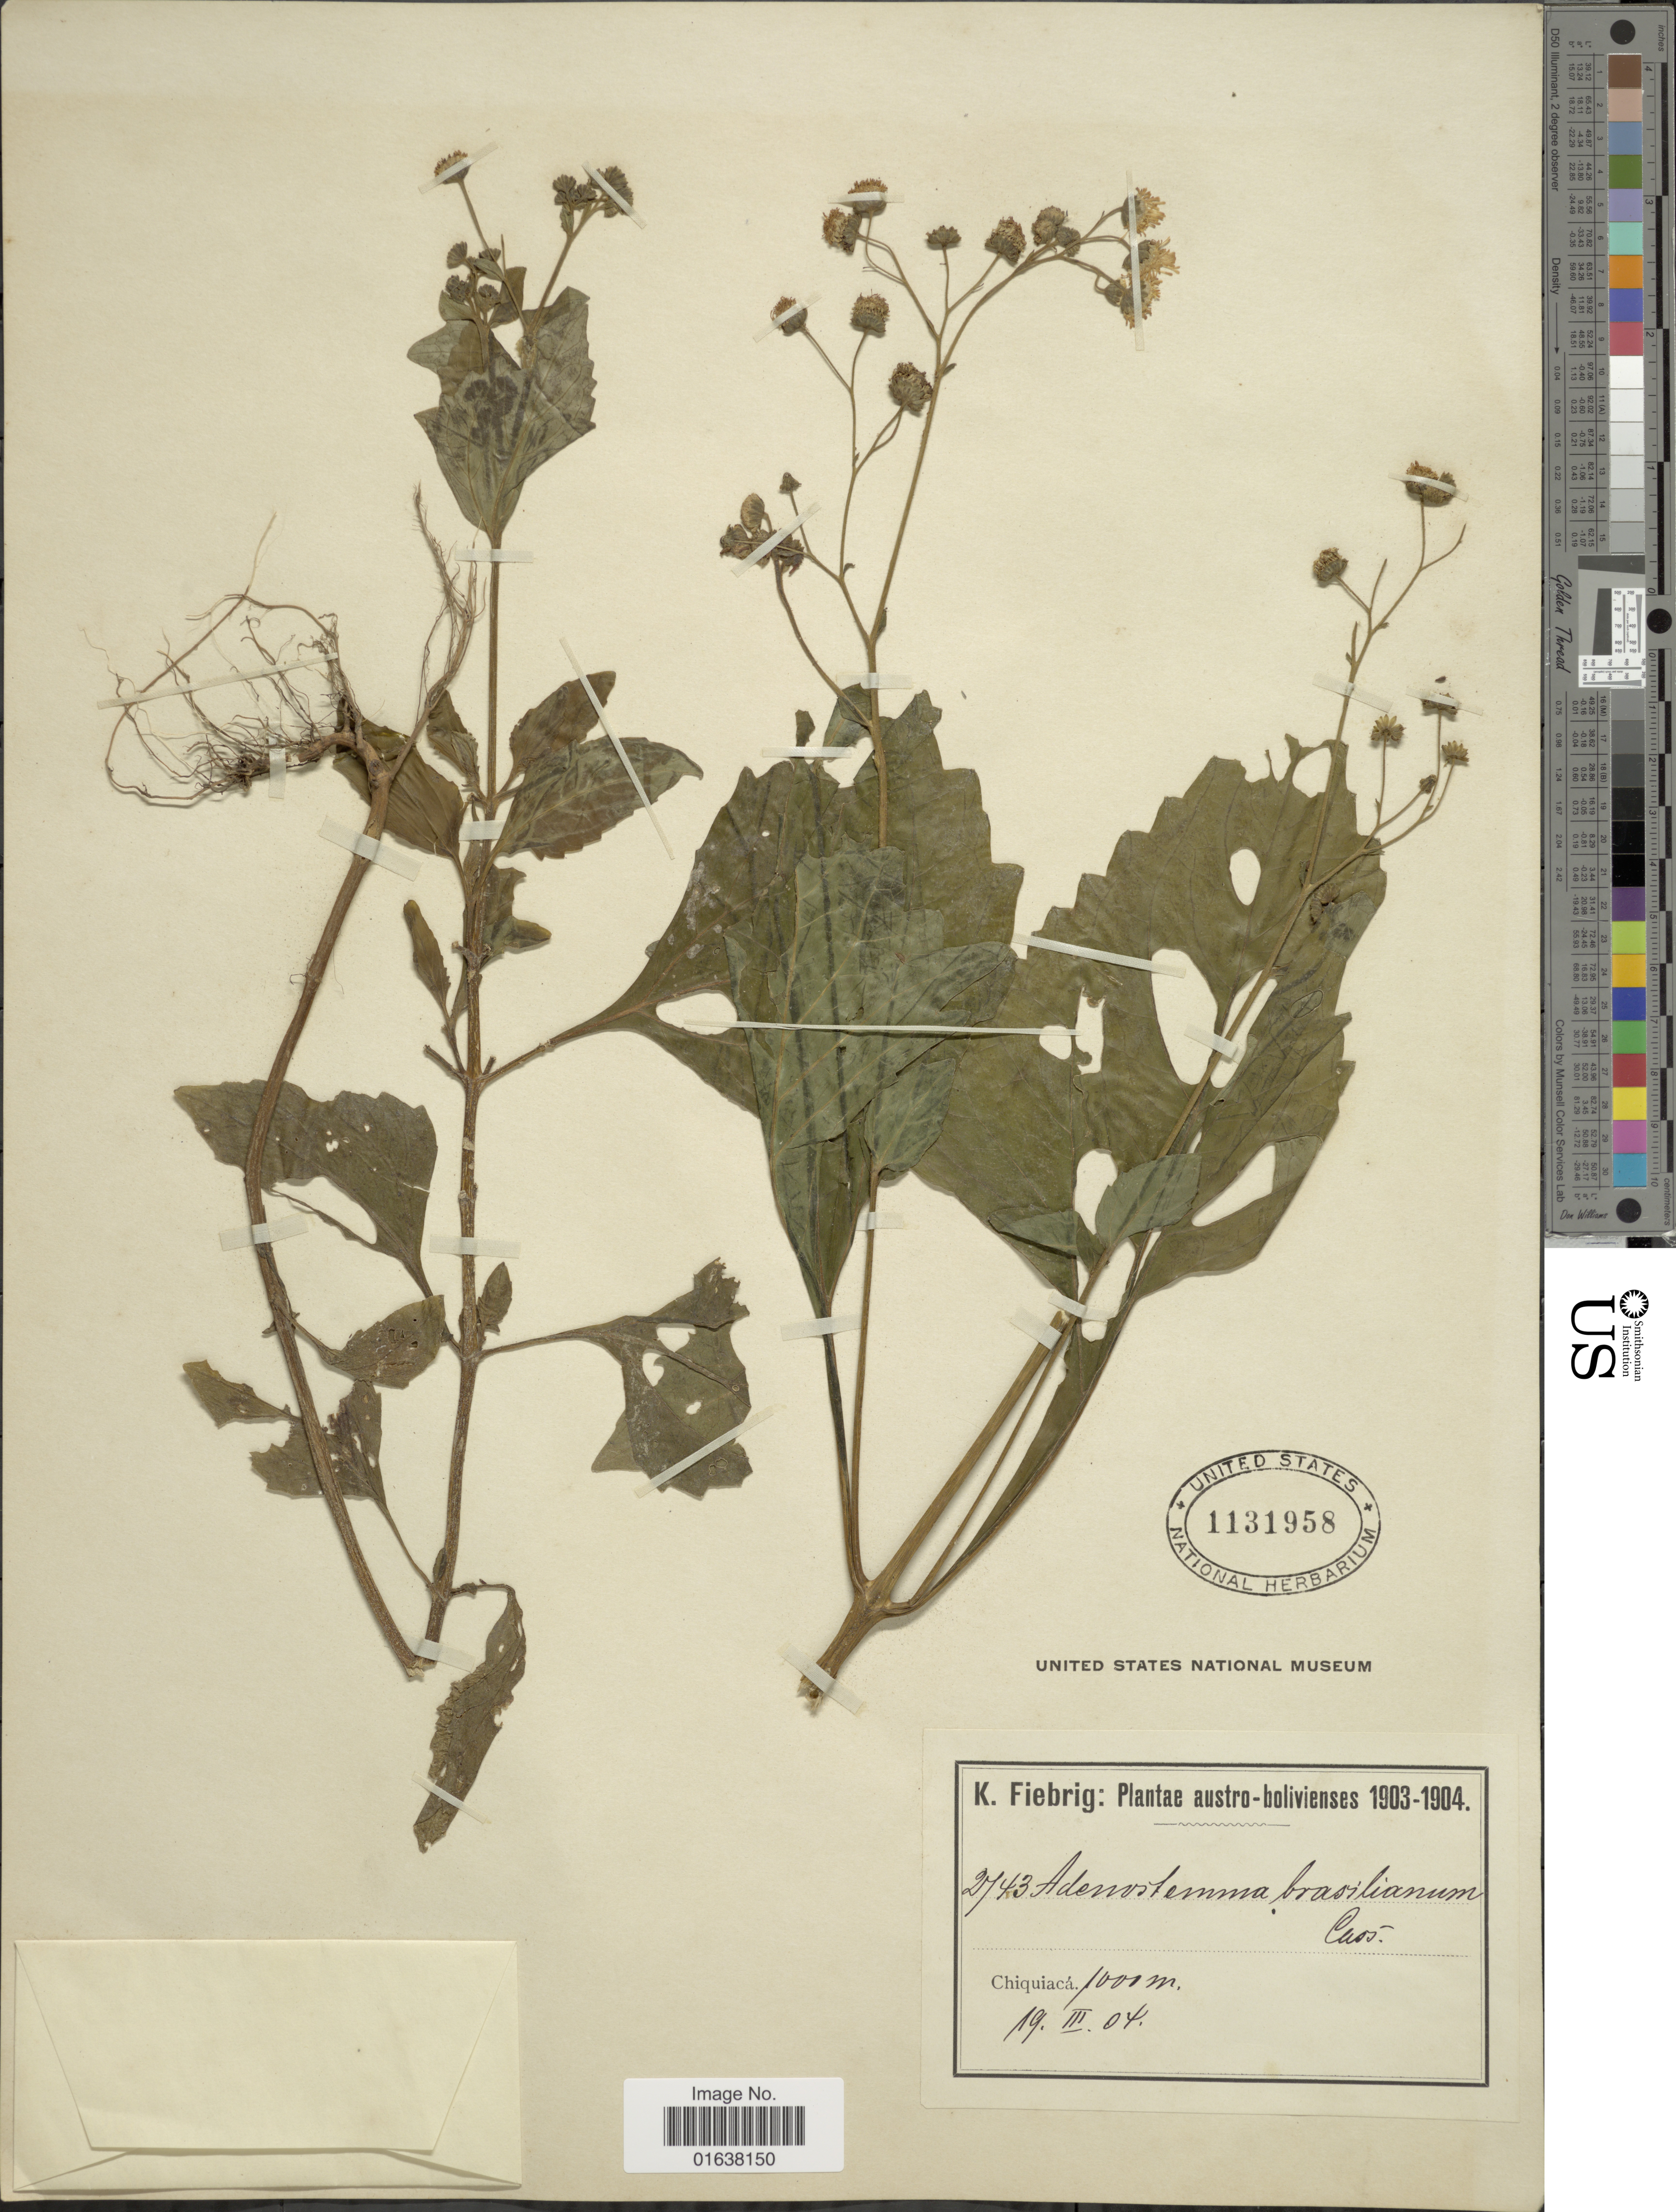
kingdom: Plantae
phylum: Tracheophyta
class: Magnoliopsida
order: Asterales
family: Asteraceae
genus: Adenostemma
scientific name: Adenostemma brasilianum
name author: (Pers.) Cass.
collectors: K. Fiebrig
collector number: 2743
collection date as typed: Transcribed d/m/y: 19/3/4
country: Bolivia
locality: Austro-bolivienses, Chiquiaca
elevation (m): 1000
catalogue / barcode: US 1131958